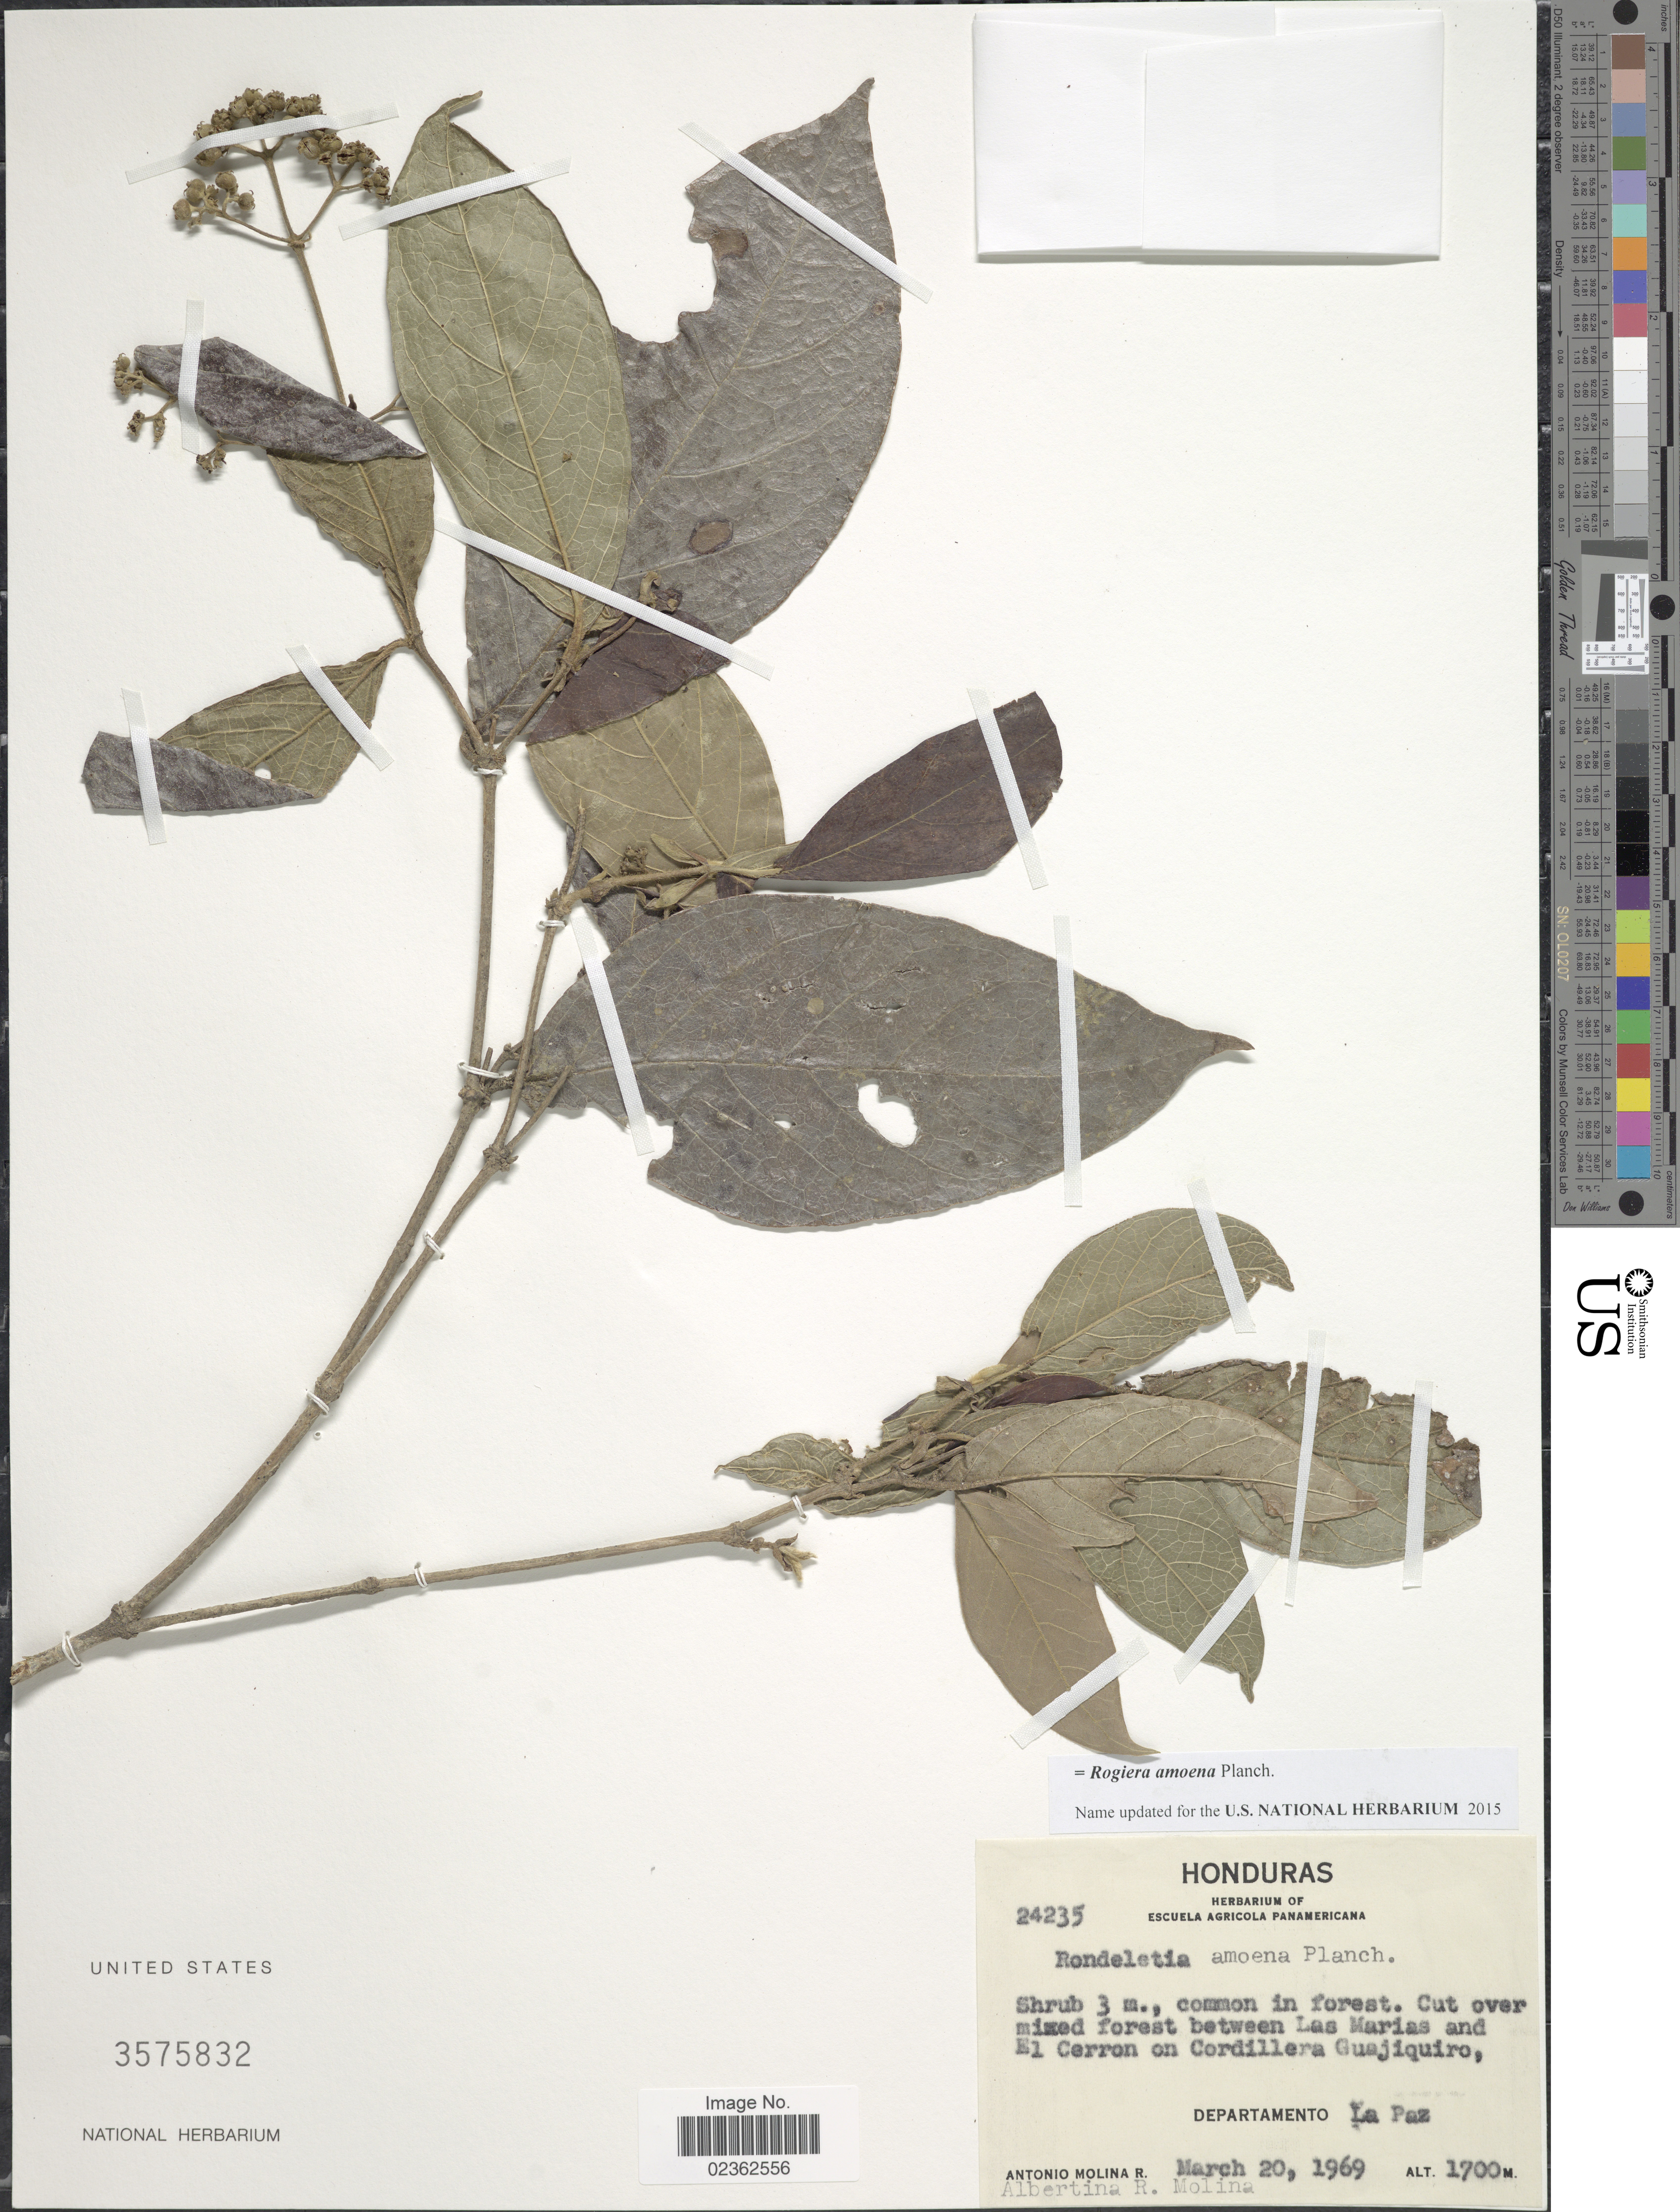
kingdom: Plantae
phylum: Tracheophyta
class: Magnoliopsida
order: Gentianales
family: Rubiaceae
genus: Rogiera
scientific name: Rogiera amoena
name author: Planch.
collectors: A. Molina R. & A. R. Molina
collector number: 24235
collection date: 1969-03-20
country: Honduras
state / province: La Paz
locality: Cut over mixed forest between Las Marias and El Cerron on Cordillera Guajiquiro.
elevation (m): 1700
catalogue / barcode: US 3575832